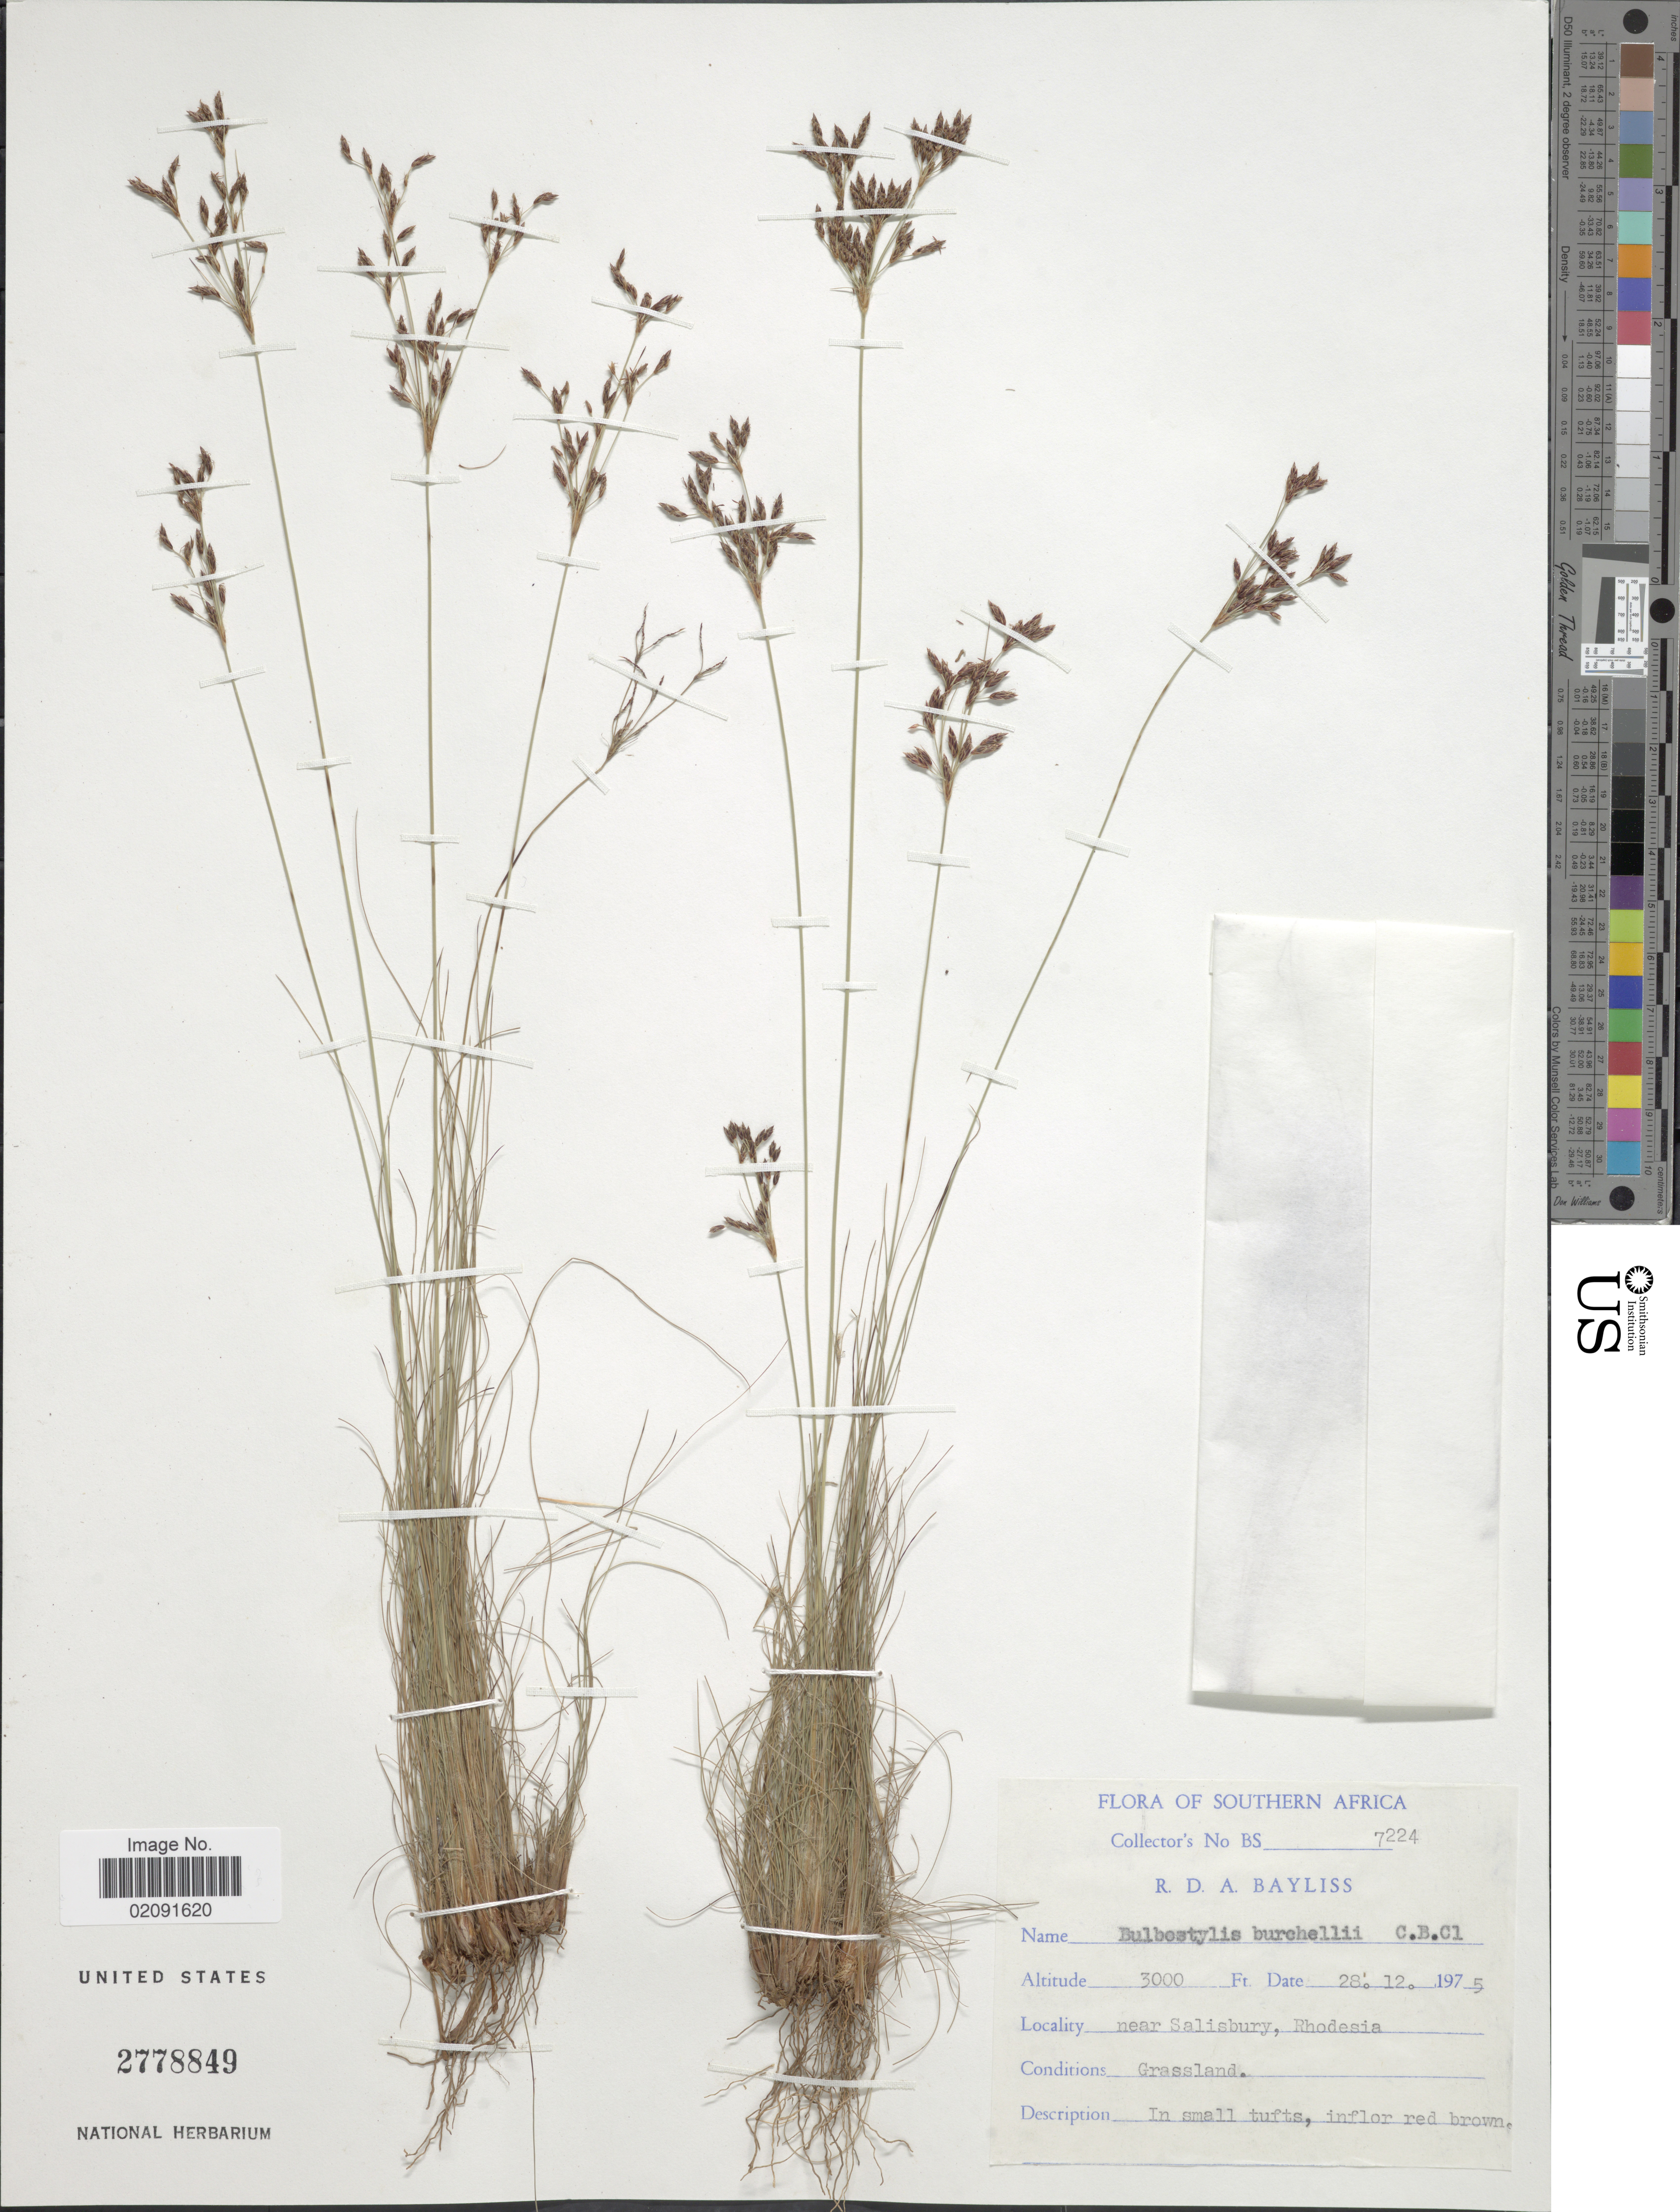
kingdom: Plantae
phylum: Tracheophyta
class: Liliopsida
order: Poales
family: Cyperaceae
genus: Bulbostylis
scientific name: Bulbostylis burchellii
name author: (Ficalho & Hiern) C.B. Clarke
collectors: R. Bayliss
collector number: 7224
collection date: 1975-12-28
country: Zimbabwe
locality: Southern Africa. near Salisbury, Rhodesia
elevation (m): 914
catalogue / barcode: US 2778849